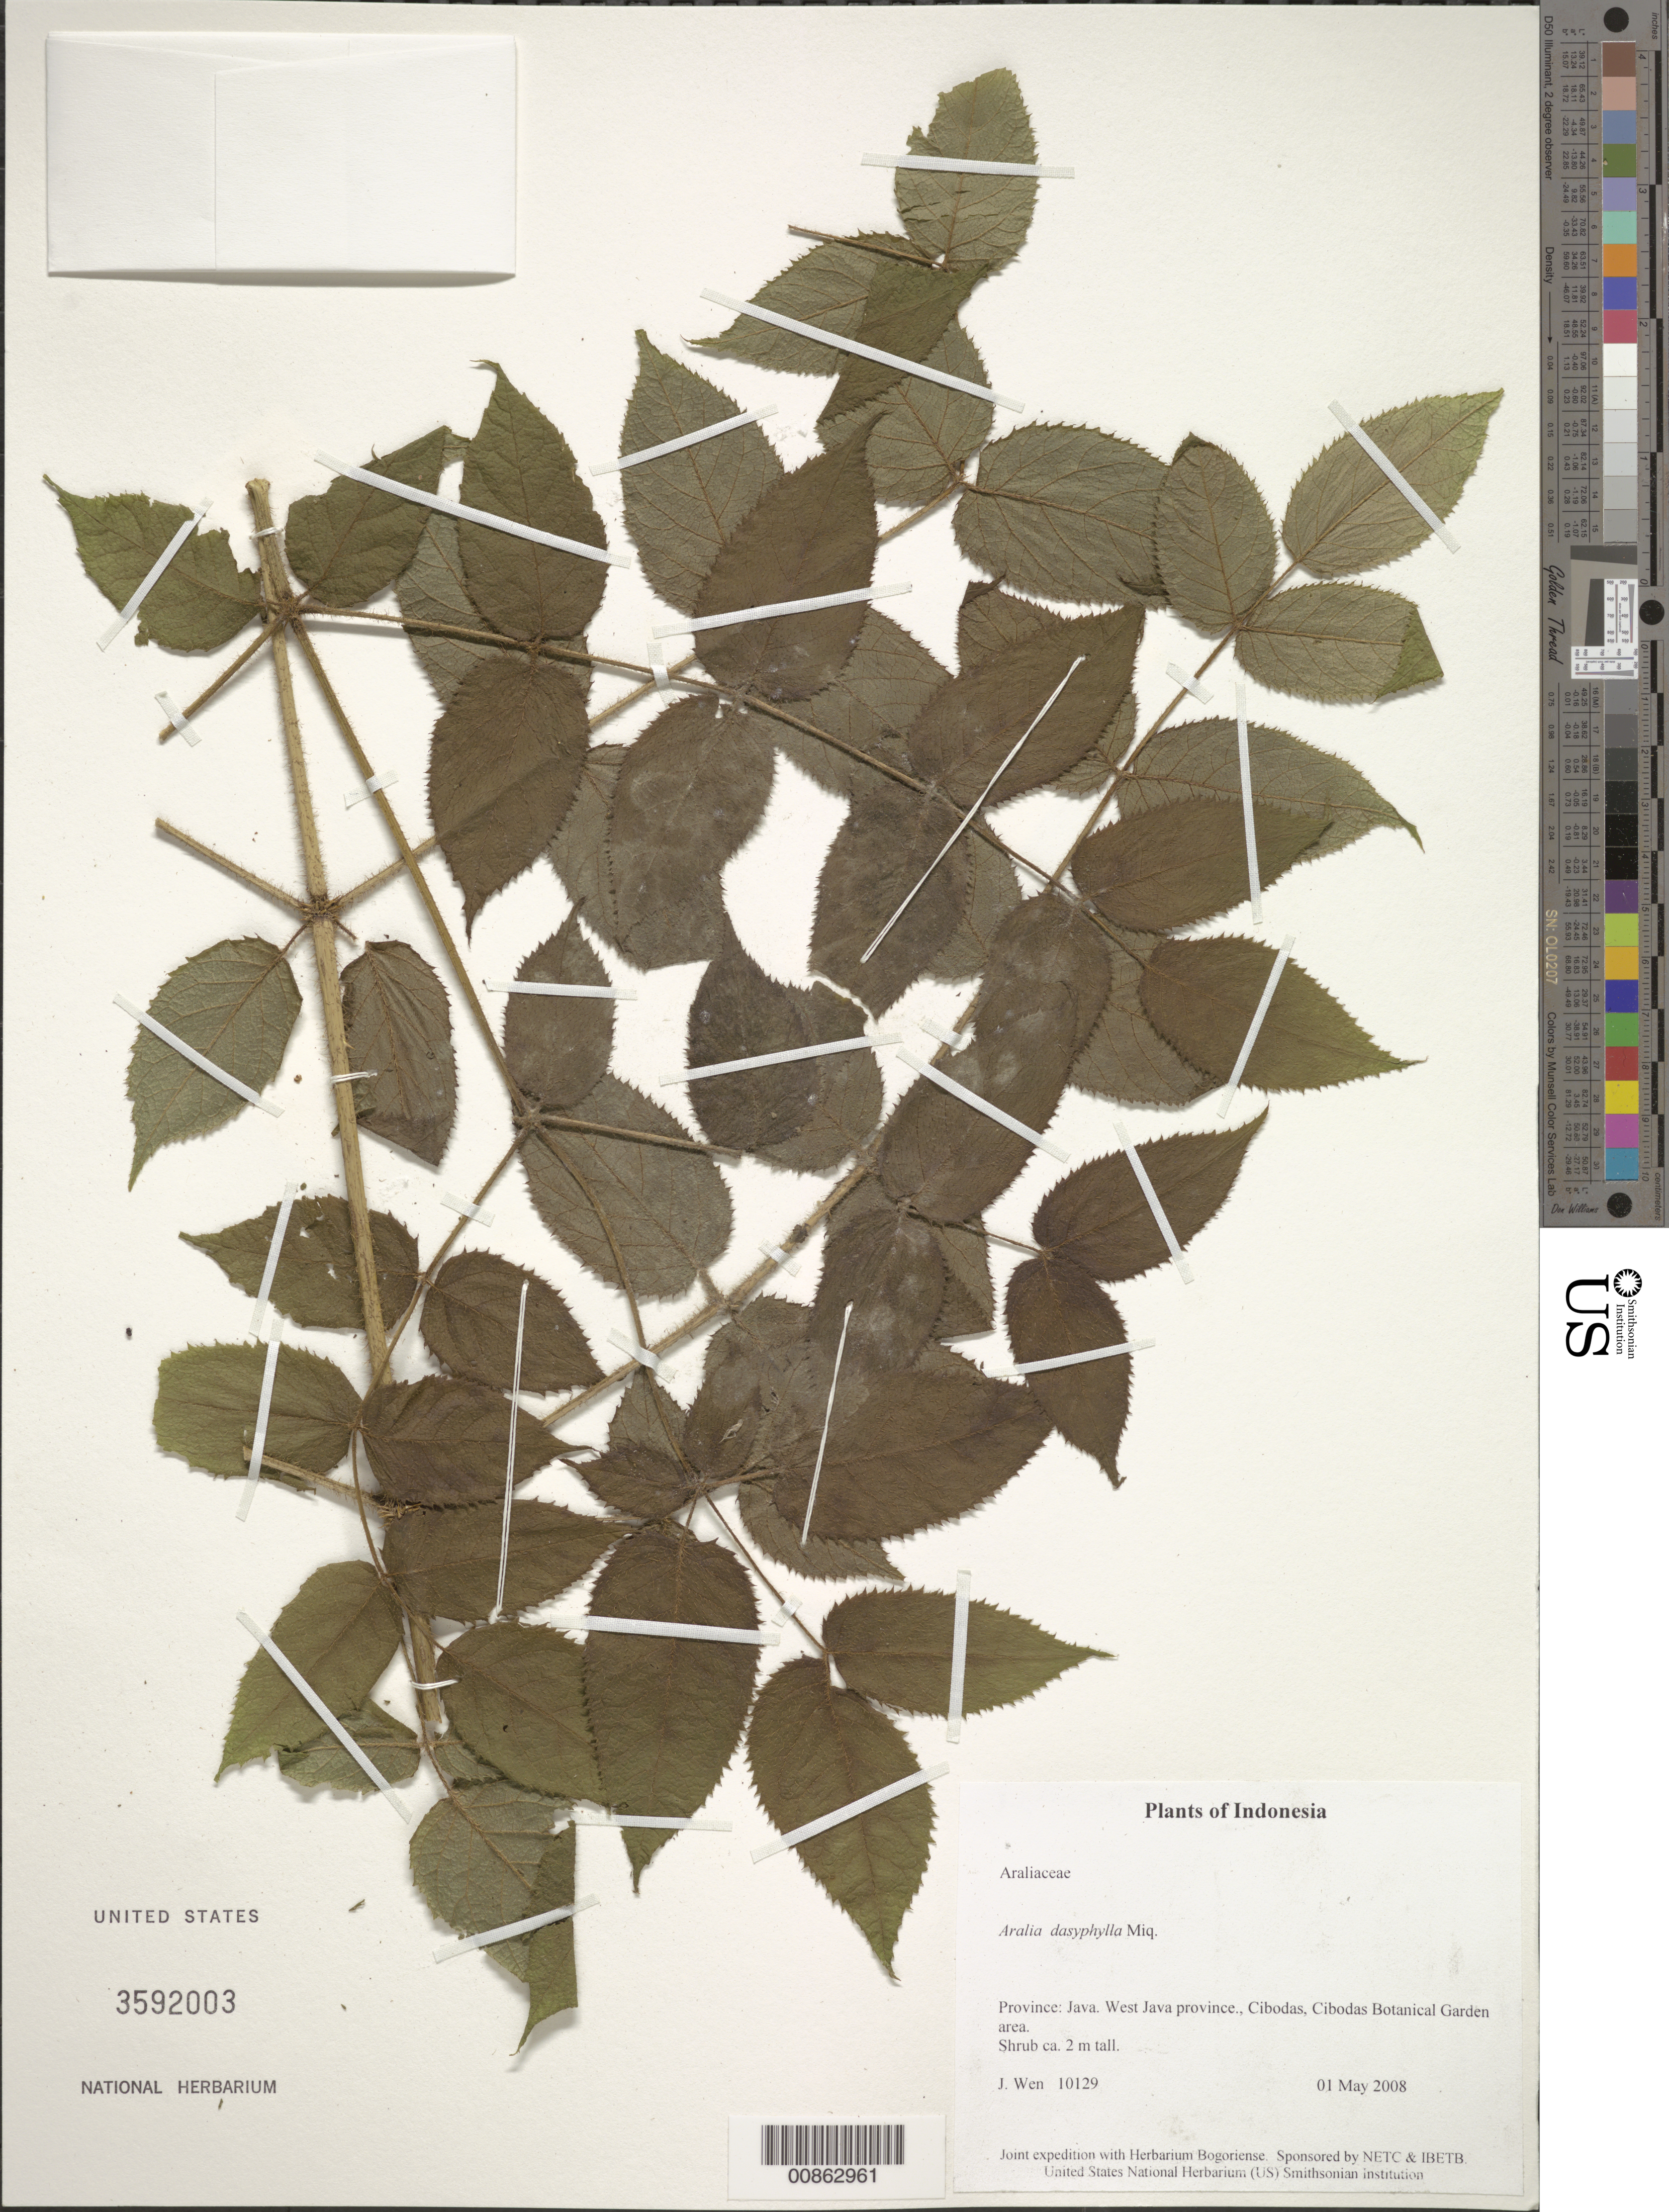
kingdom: Plantae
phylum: Tracheophyta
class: Magnoliopsida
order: Apiales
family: Araliaceae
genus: Aralia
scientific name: Aralia dasyphylla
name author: Miq.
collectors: J. Wen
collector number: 10129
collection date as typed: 01 May 2008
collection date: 2008-05-01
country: Indonesia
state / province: Java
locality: West Java Province, Cibodas, Cibodas Botanical Garden area.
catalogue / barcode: US 3592003